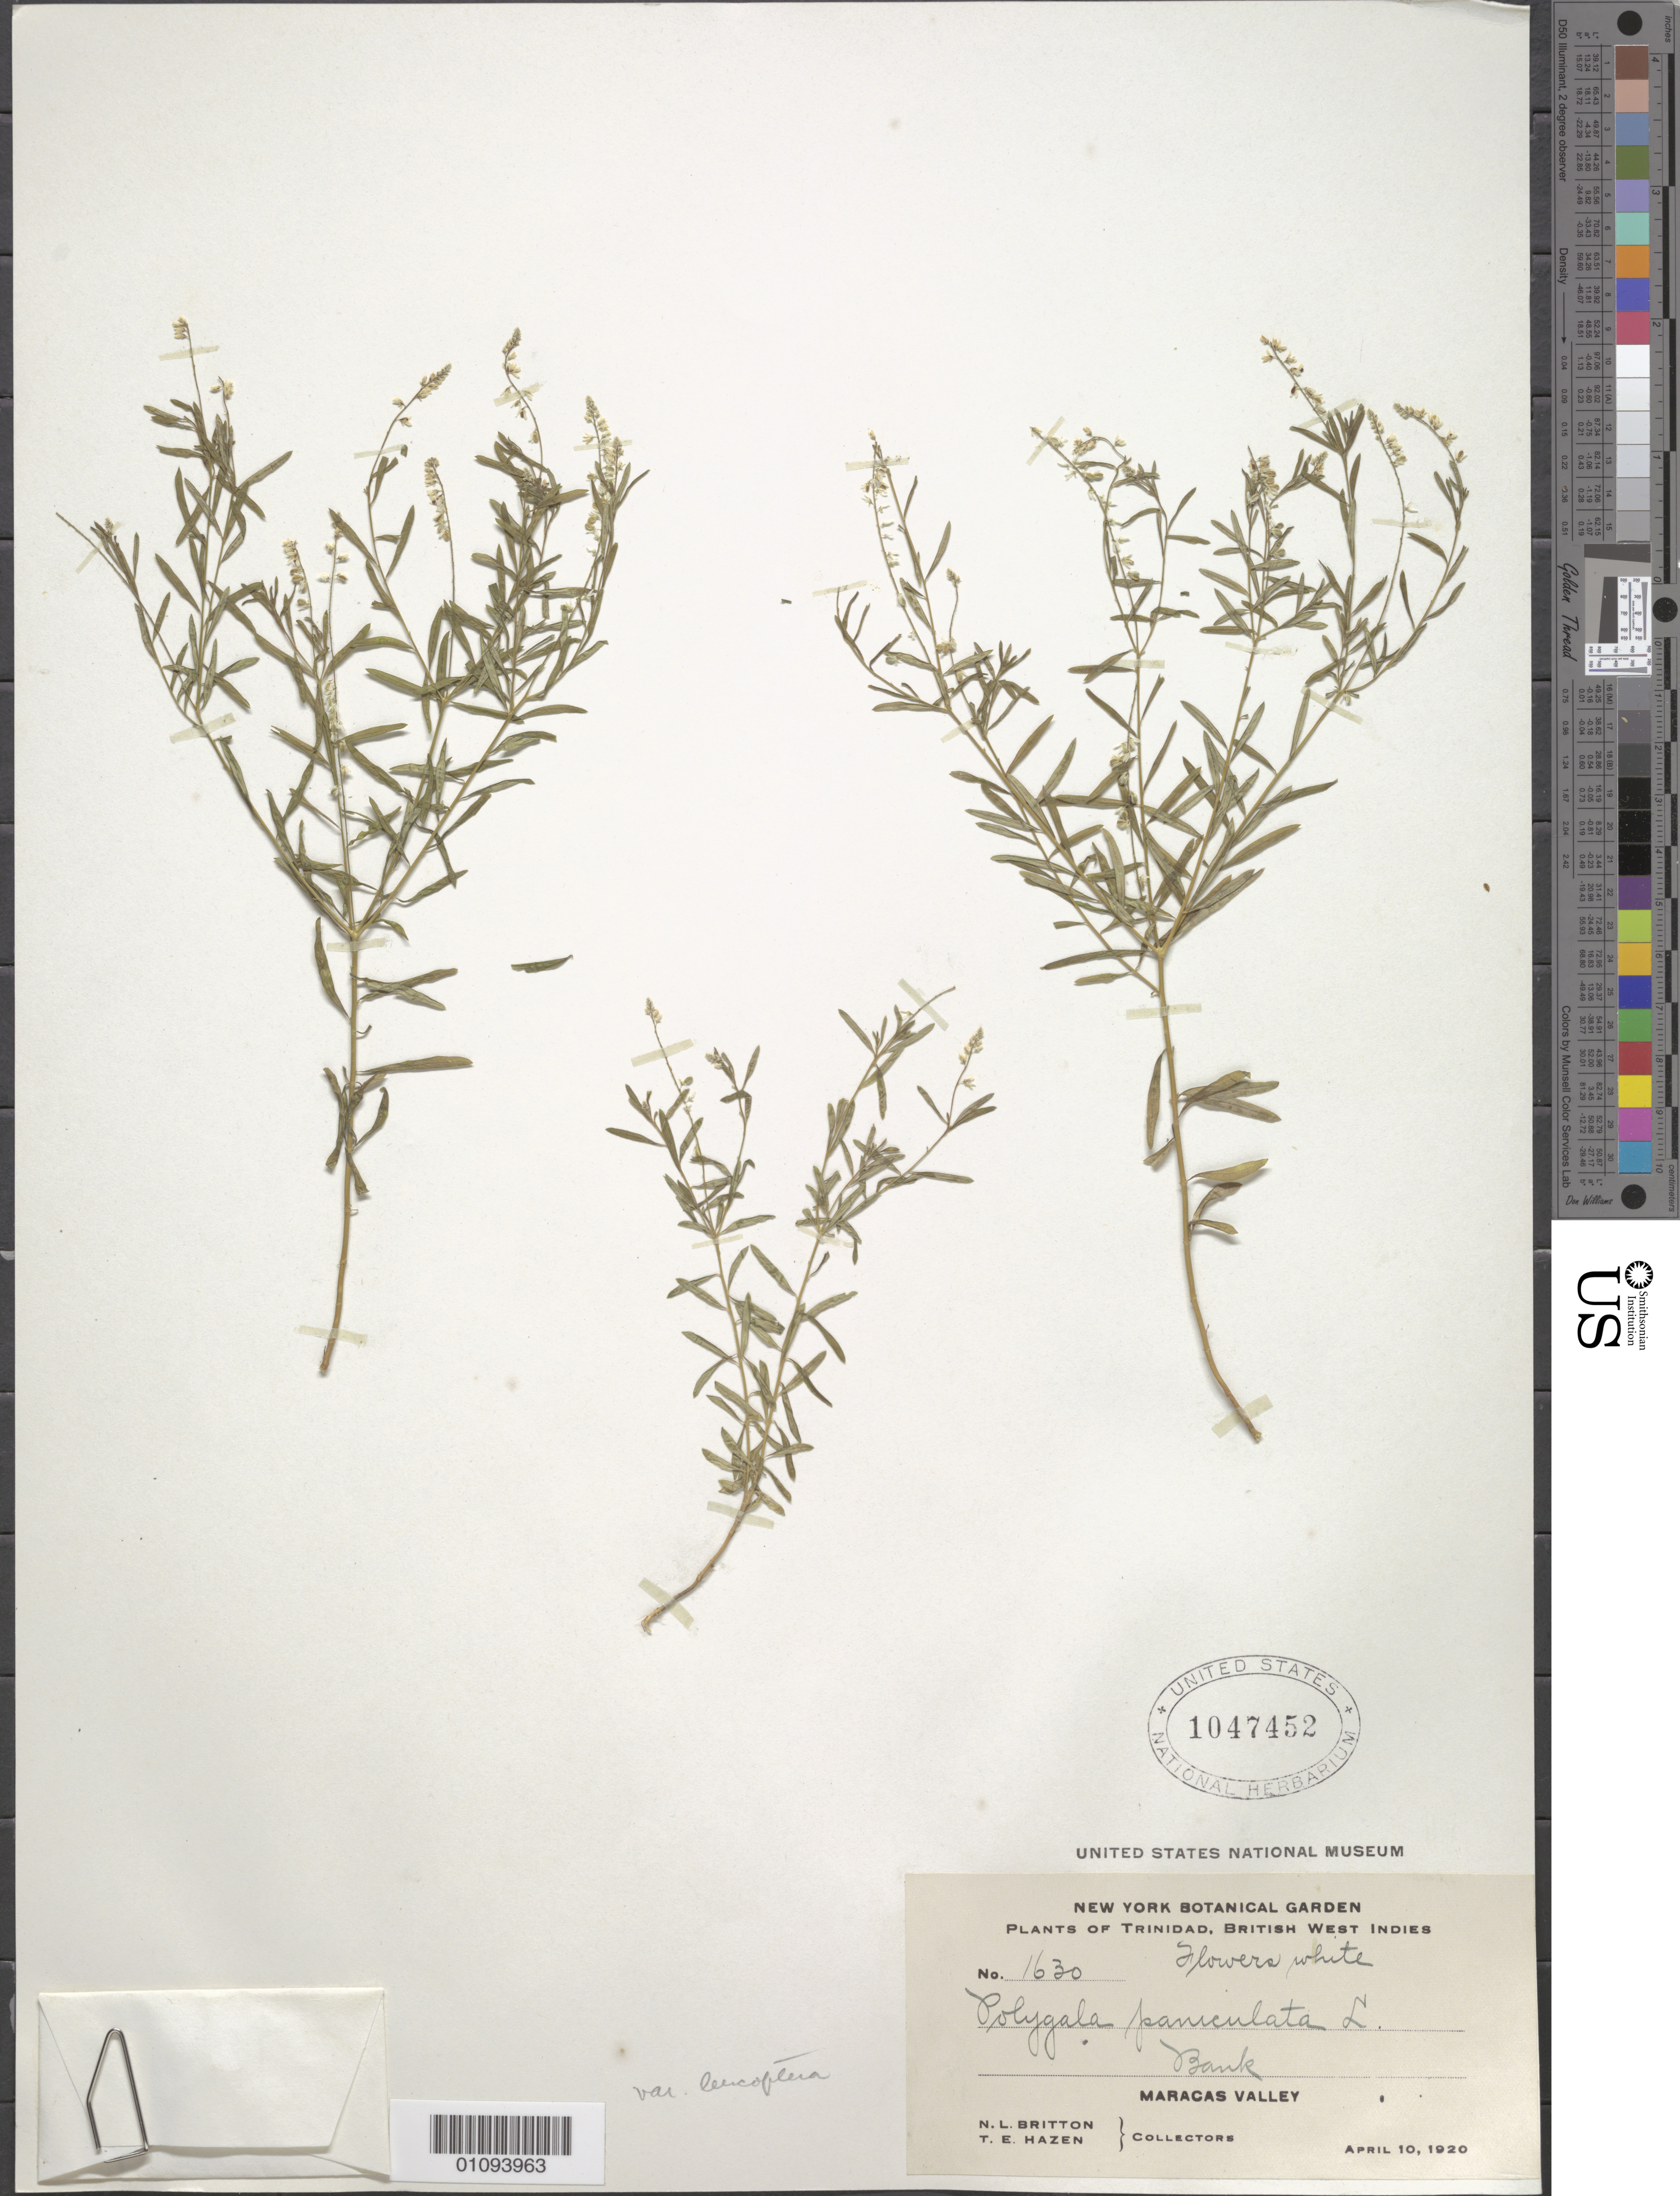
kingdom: Plantae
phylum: Tracheophyta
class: Magnoliopsida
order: Fabales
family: Polygalaceae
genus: Polygala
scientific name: Polygala paniculata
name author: L.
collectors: N. Britton & T. E. Hazen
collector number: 1630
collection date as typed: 10 Apr 1920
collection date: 1920-04-10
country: Trinidad and Tobago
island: Trinidad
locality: Maracas Valley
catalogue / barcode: US 1047452